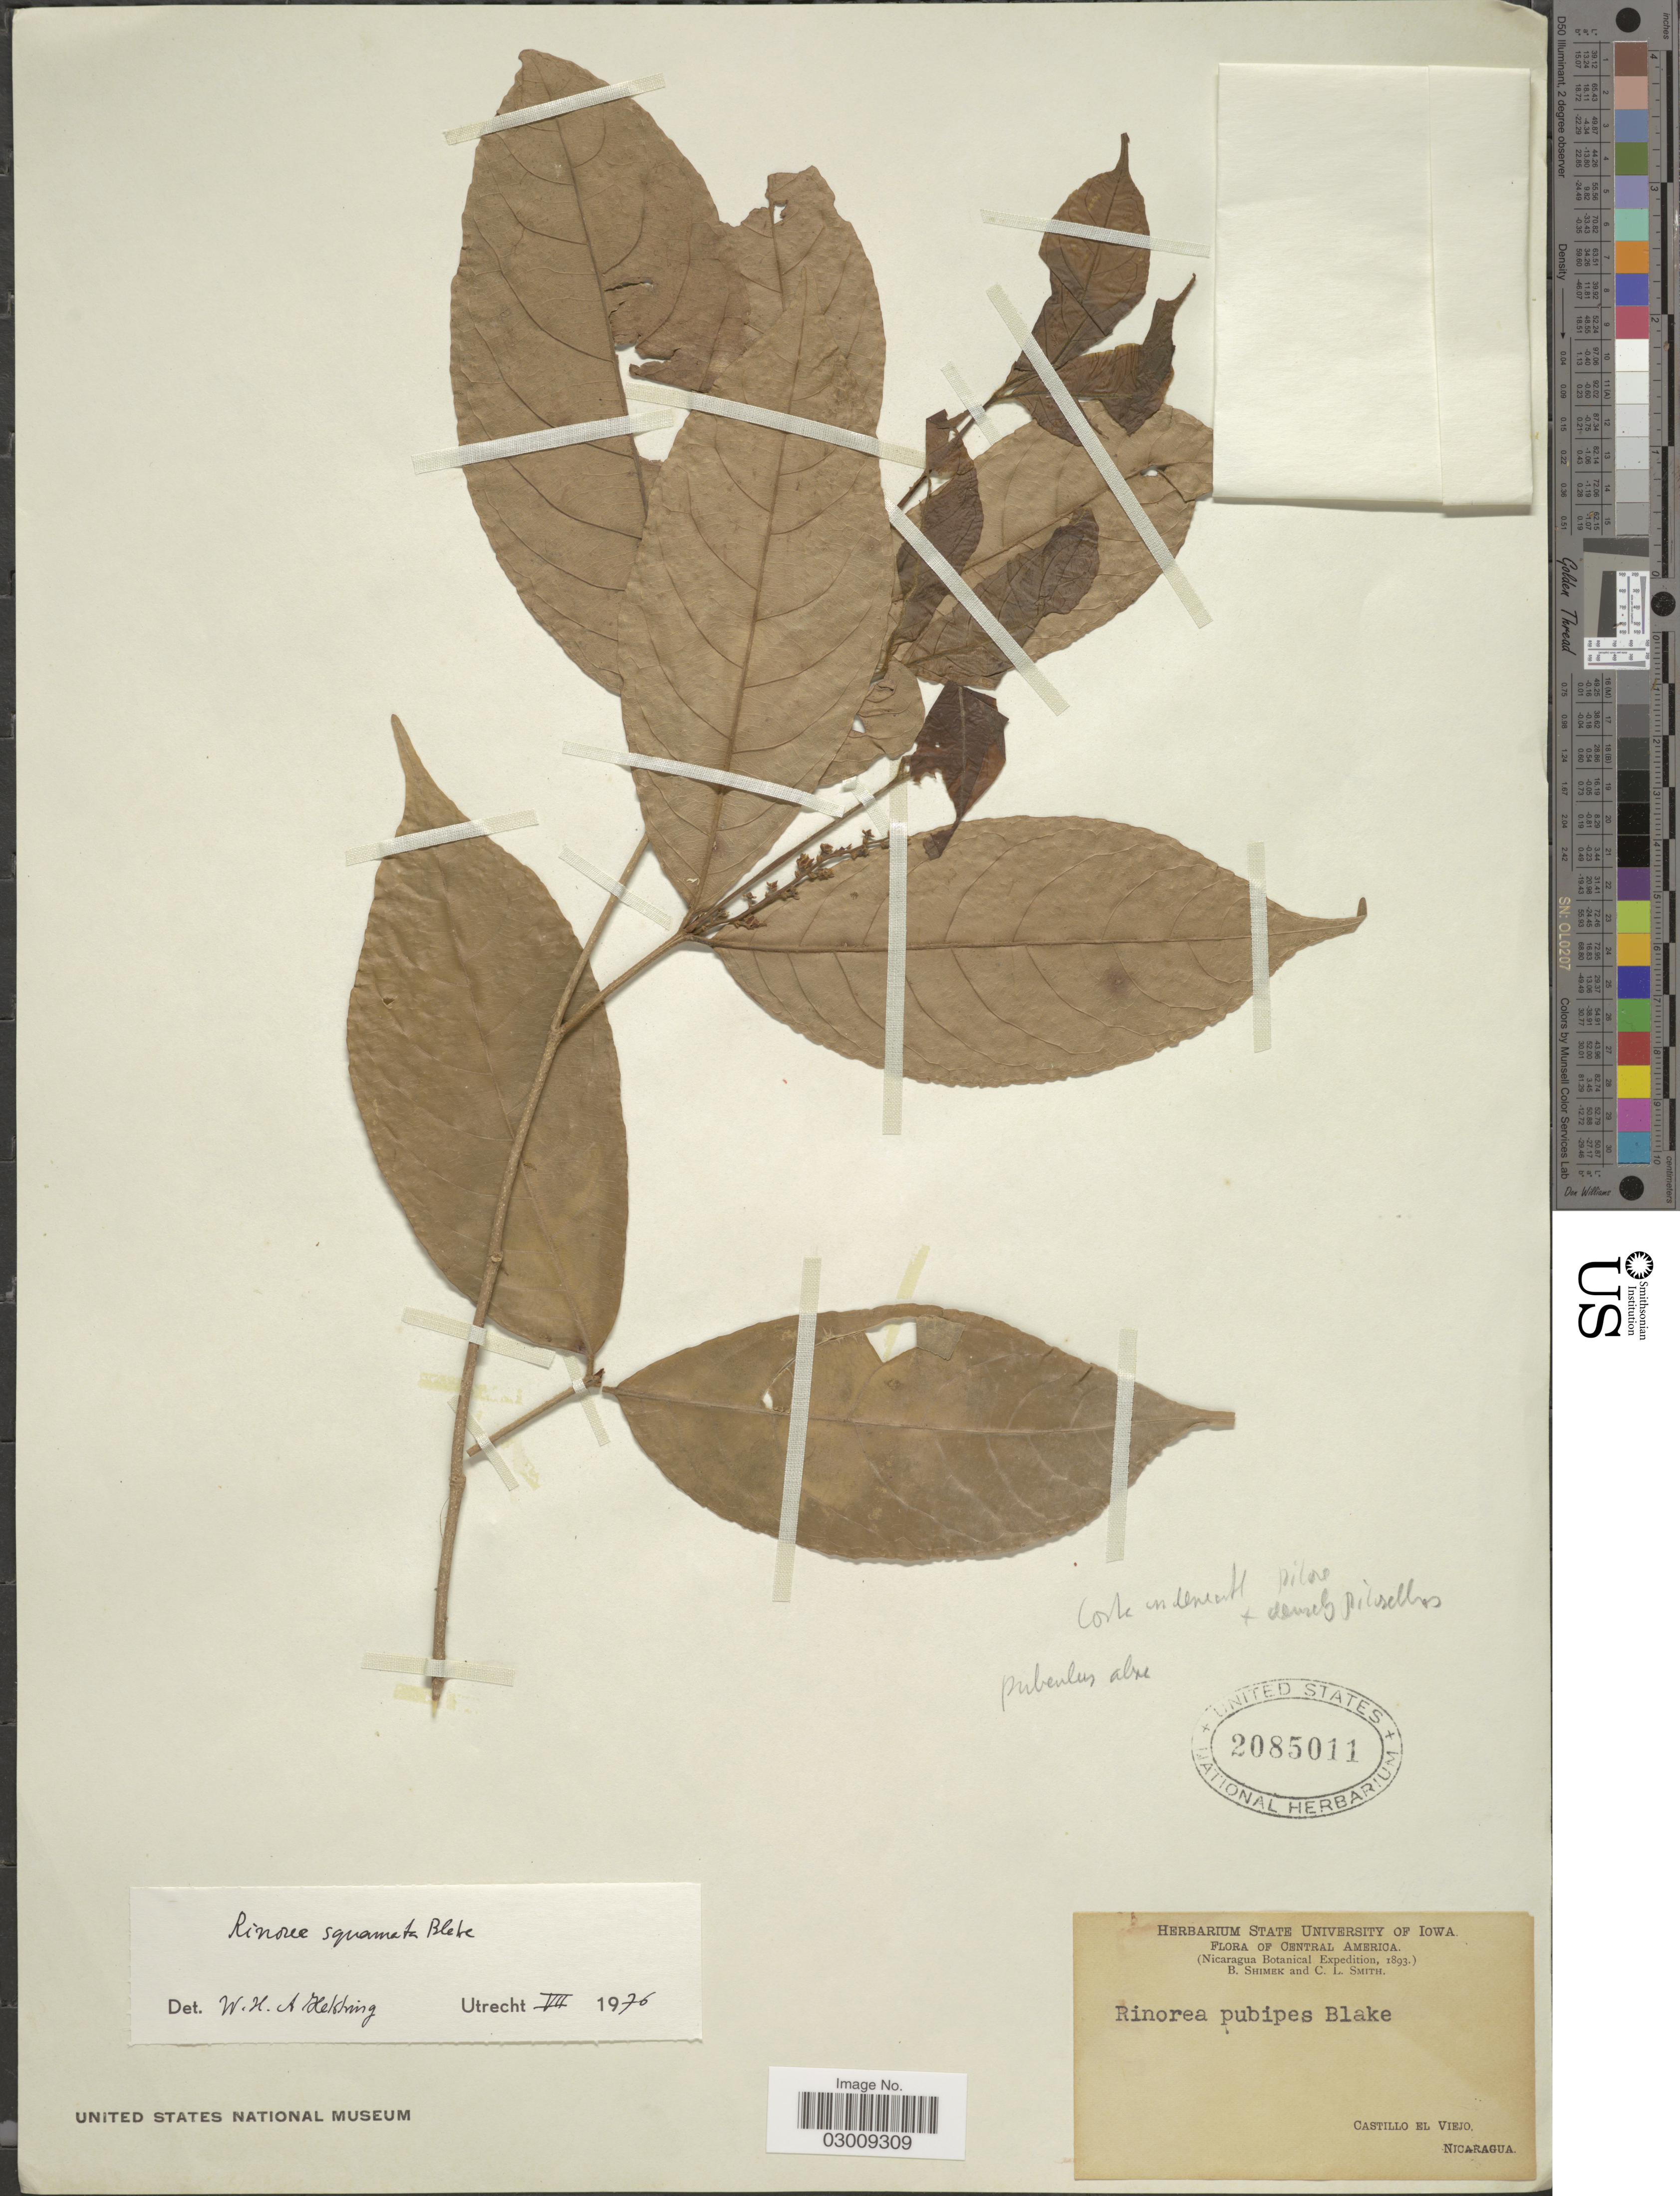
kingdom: Plantae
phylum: Tracheophyta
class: Magnoliopsida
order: Malpighiales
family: Violaceae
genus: Rinorea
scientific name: Rinorea squamata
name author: S.F. Blake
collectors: B. Shimek & C. L. Smith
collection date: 1893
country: Nicaragua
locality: Castillo el Viejo.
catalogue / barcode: US 2085011